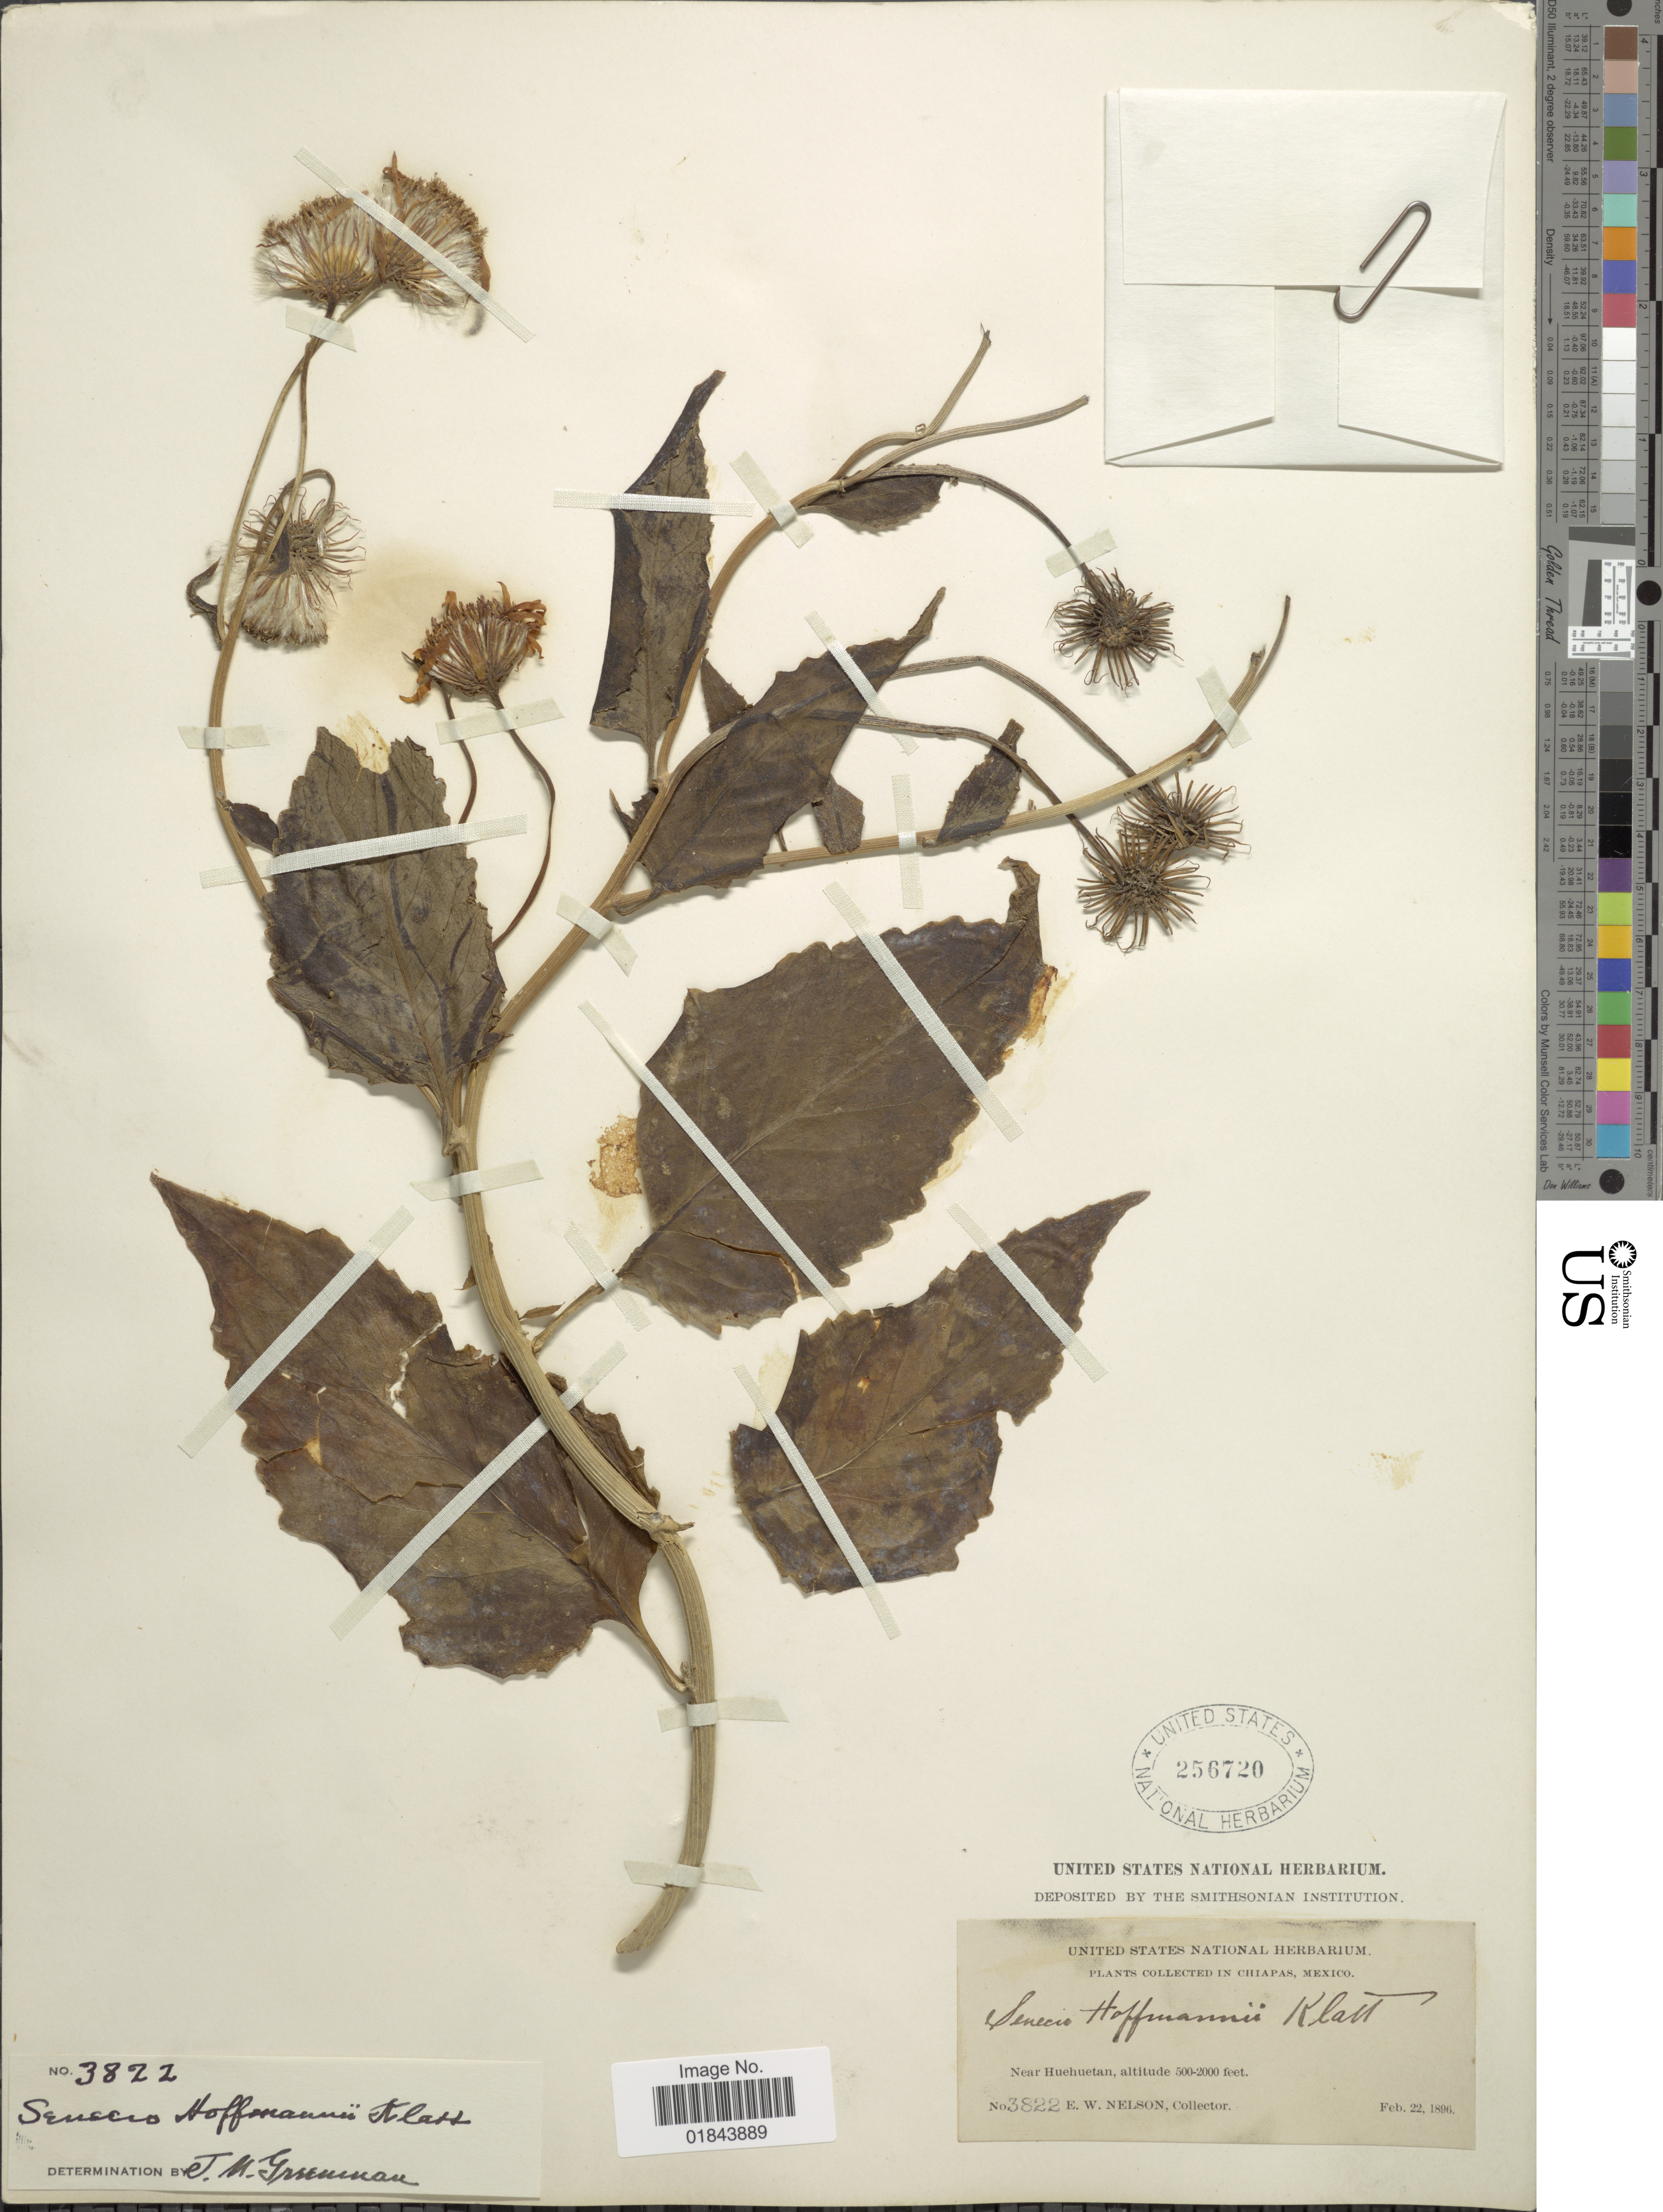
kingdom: Plantae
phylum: Tracheophyta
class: Magnoliopsida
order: Asterales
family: Asteraceae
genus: Pseudogynoxys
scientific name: Pseudogynoxys cummingii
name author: (Benth.) H. Rob. & Cuatrec.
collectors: E. W. Nelson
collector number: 3822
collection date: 1896-02-22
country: Mexico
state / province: Chiapas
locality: Near Huehuetan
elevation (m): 152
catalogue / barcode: US 256720